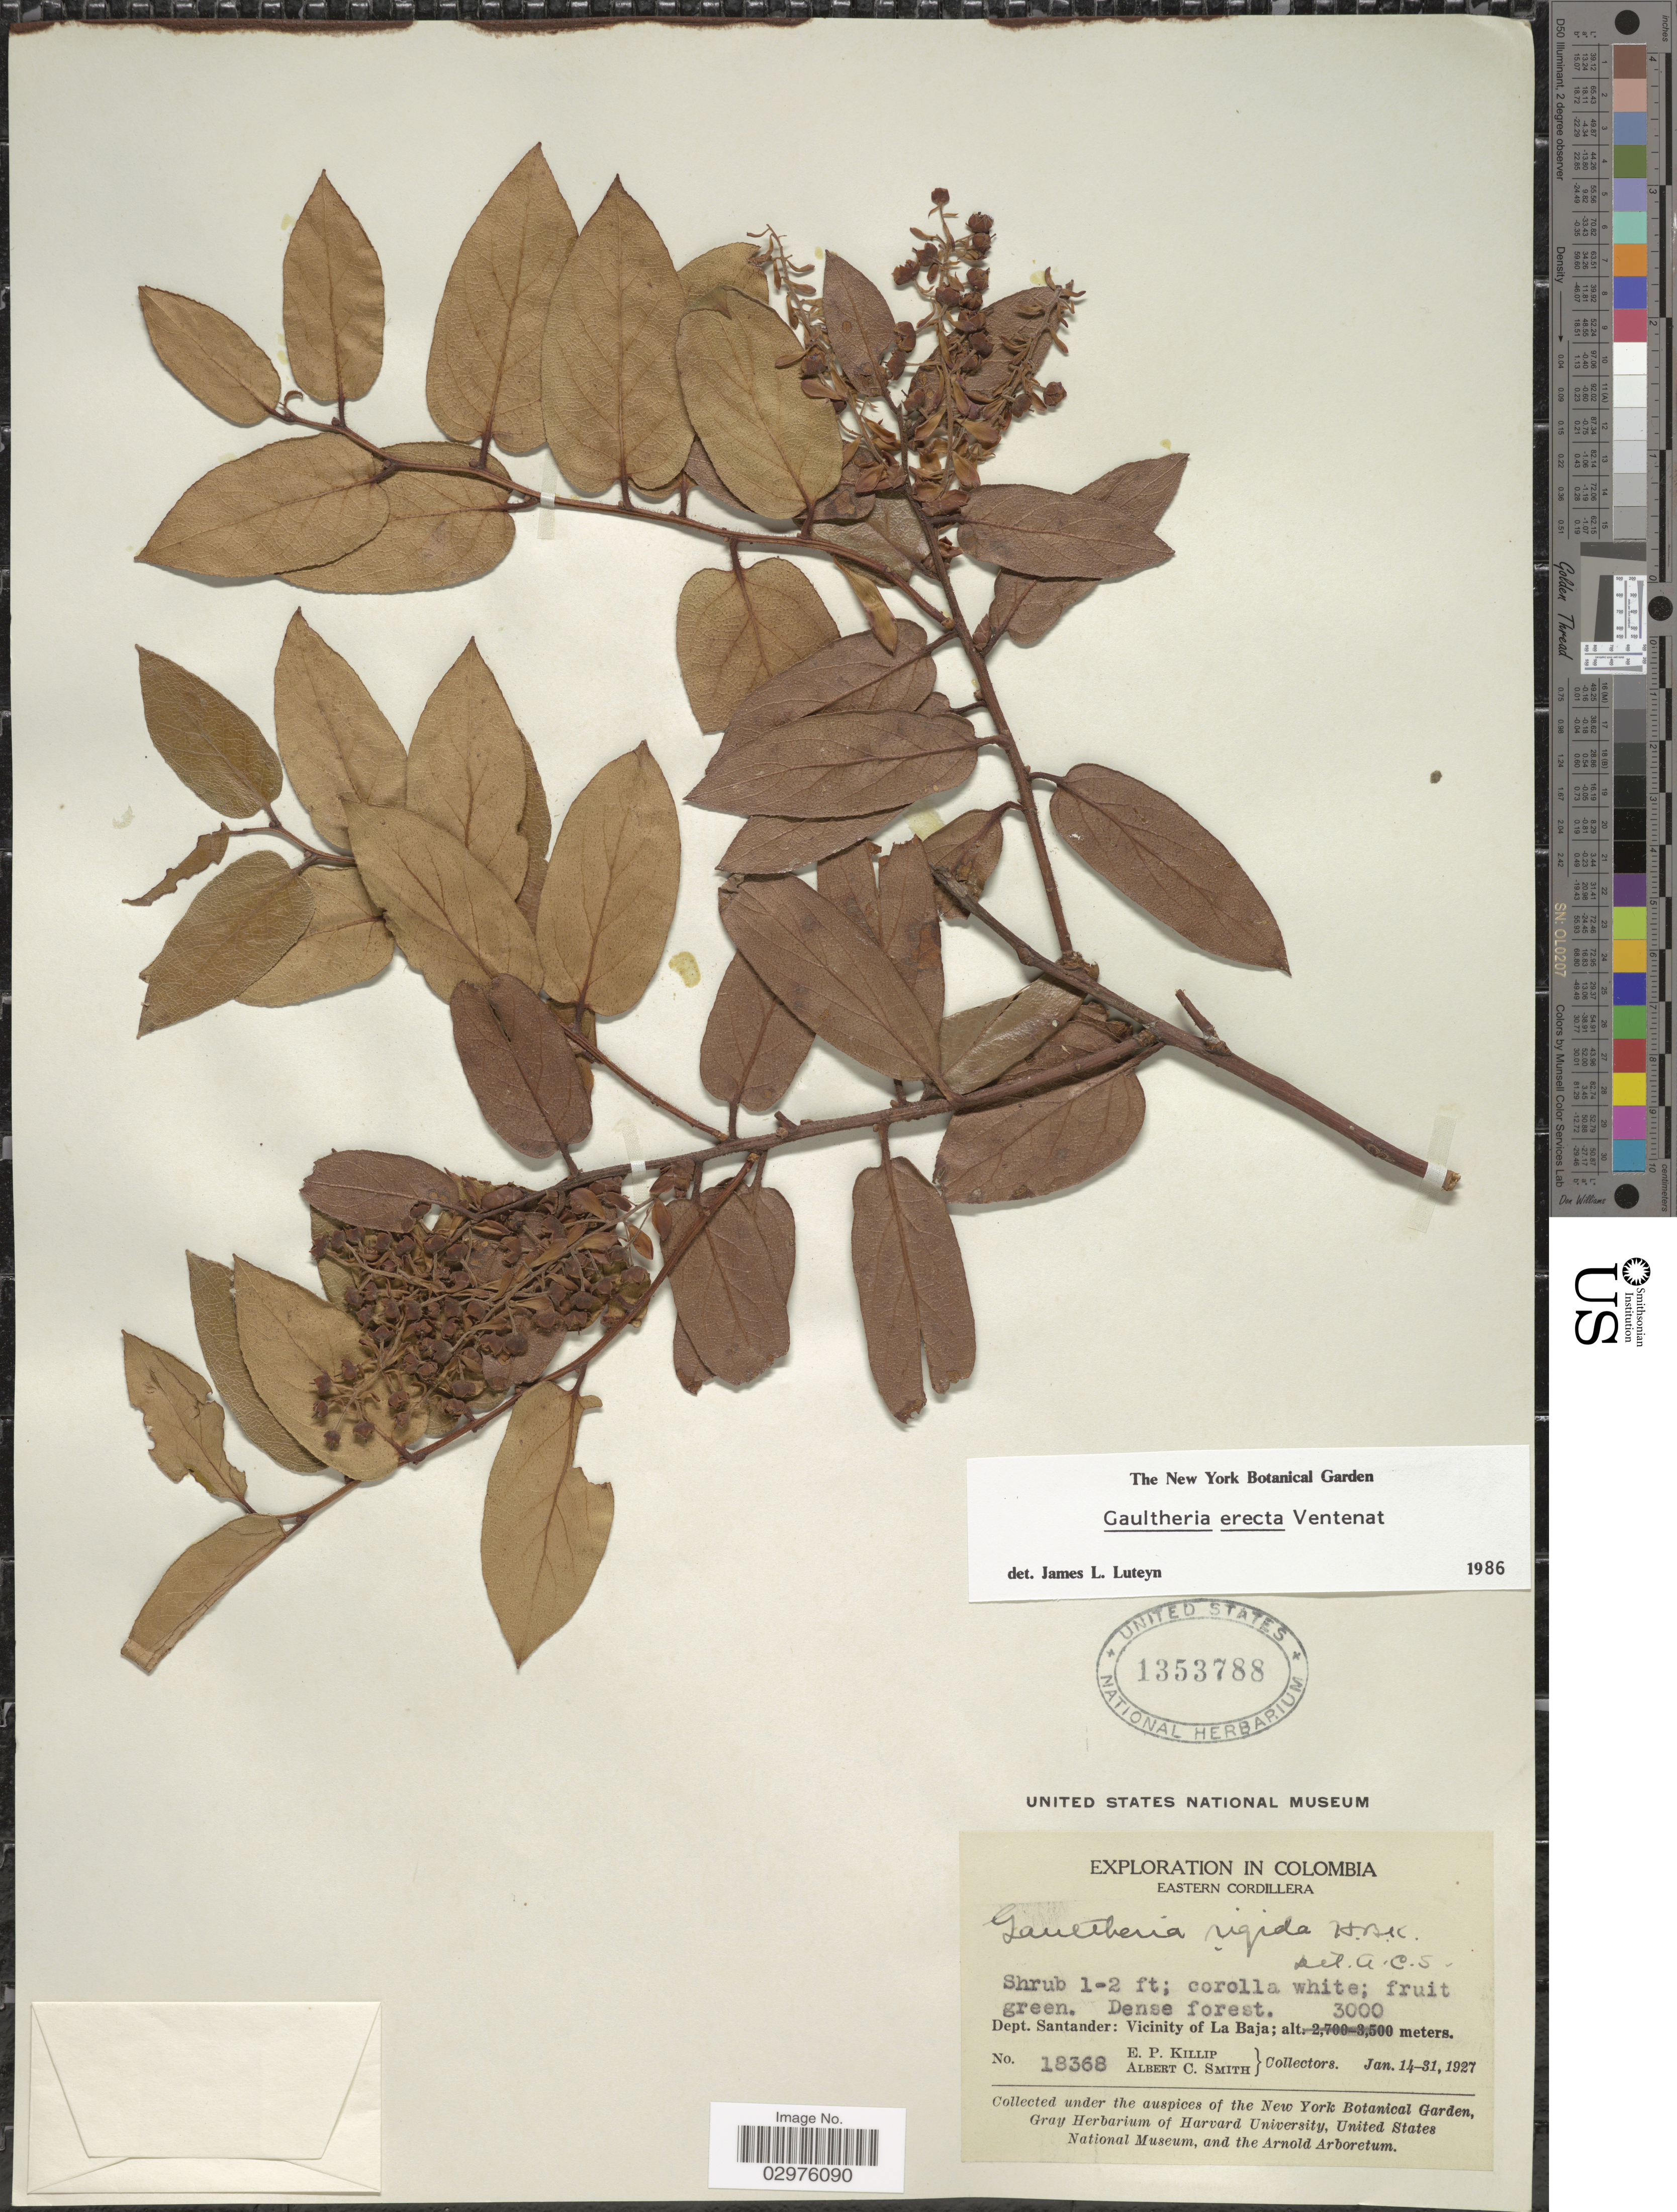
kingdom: Plantae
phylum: Tracheophyta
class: Magnoliopsida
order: Ericales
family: Ericaceae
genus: Gaultheria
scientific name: Gaultheria erecta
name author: Vent.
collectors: E. P. Killip & A. C. Smith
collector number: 18368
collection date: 1927-01-14/1927-01-31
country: Colombia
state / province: Santander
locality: Eastern Cordillera. Dept. Santander: Vicinity of La Baja.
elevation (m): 3000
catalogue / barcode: US 1353788